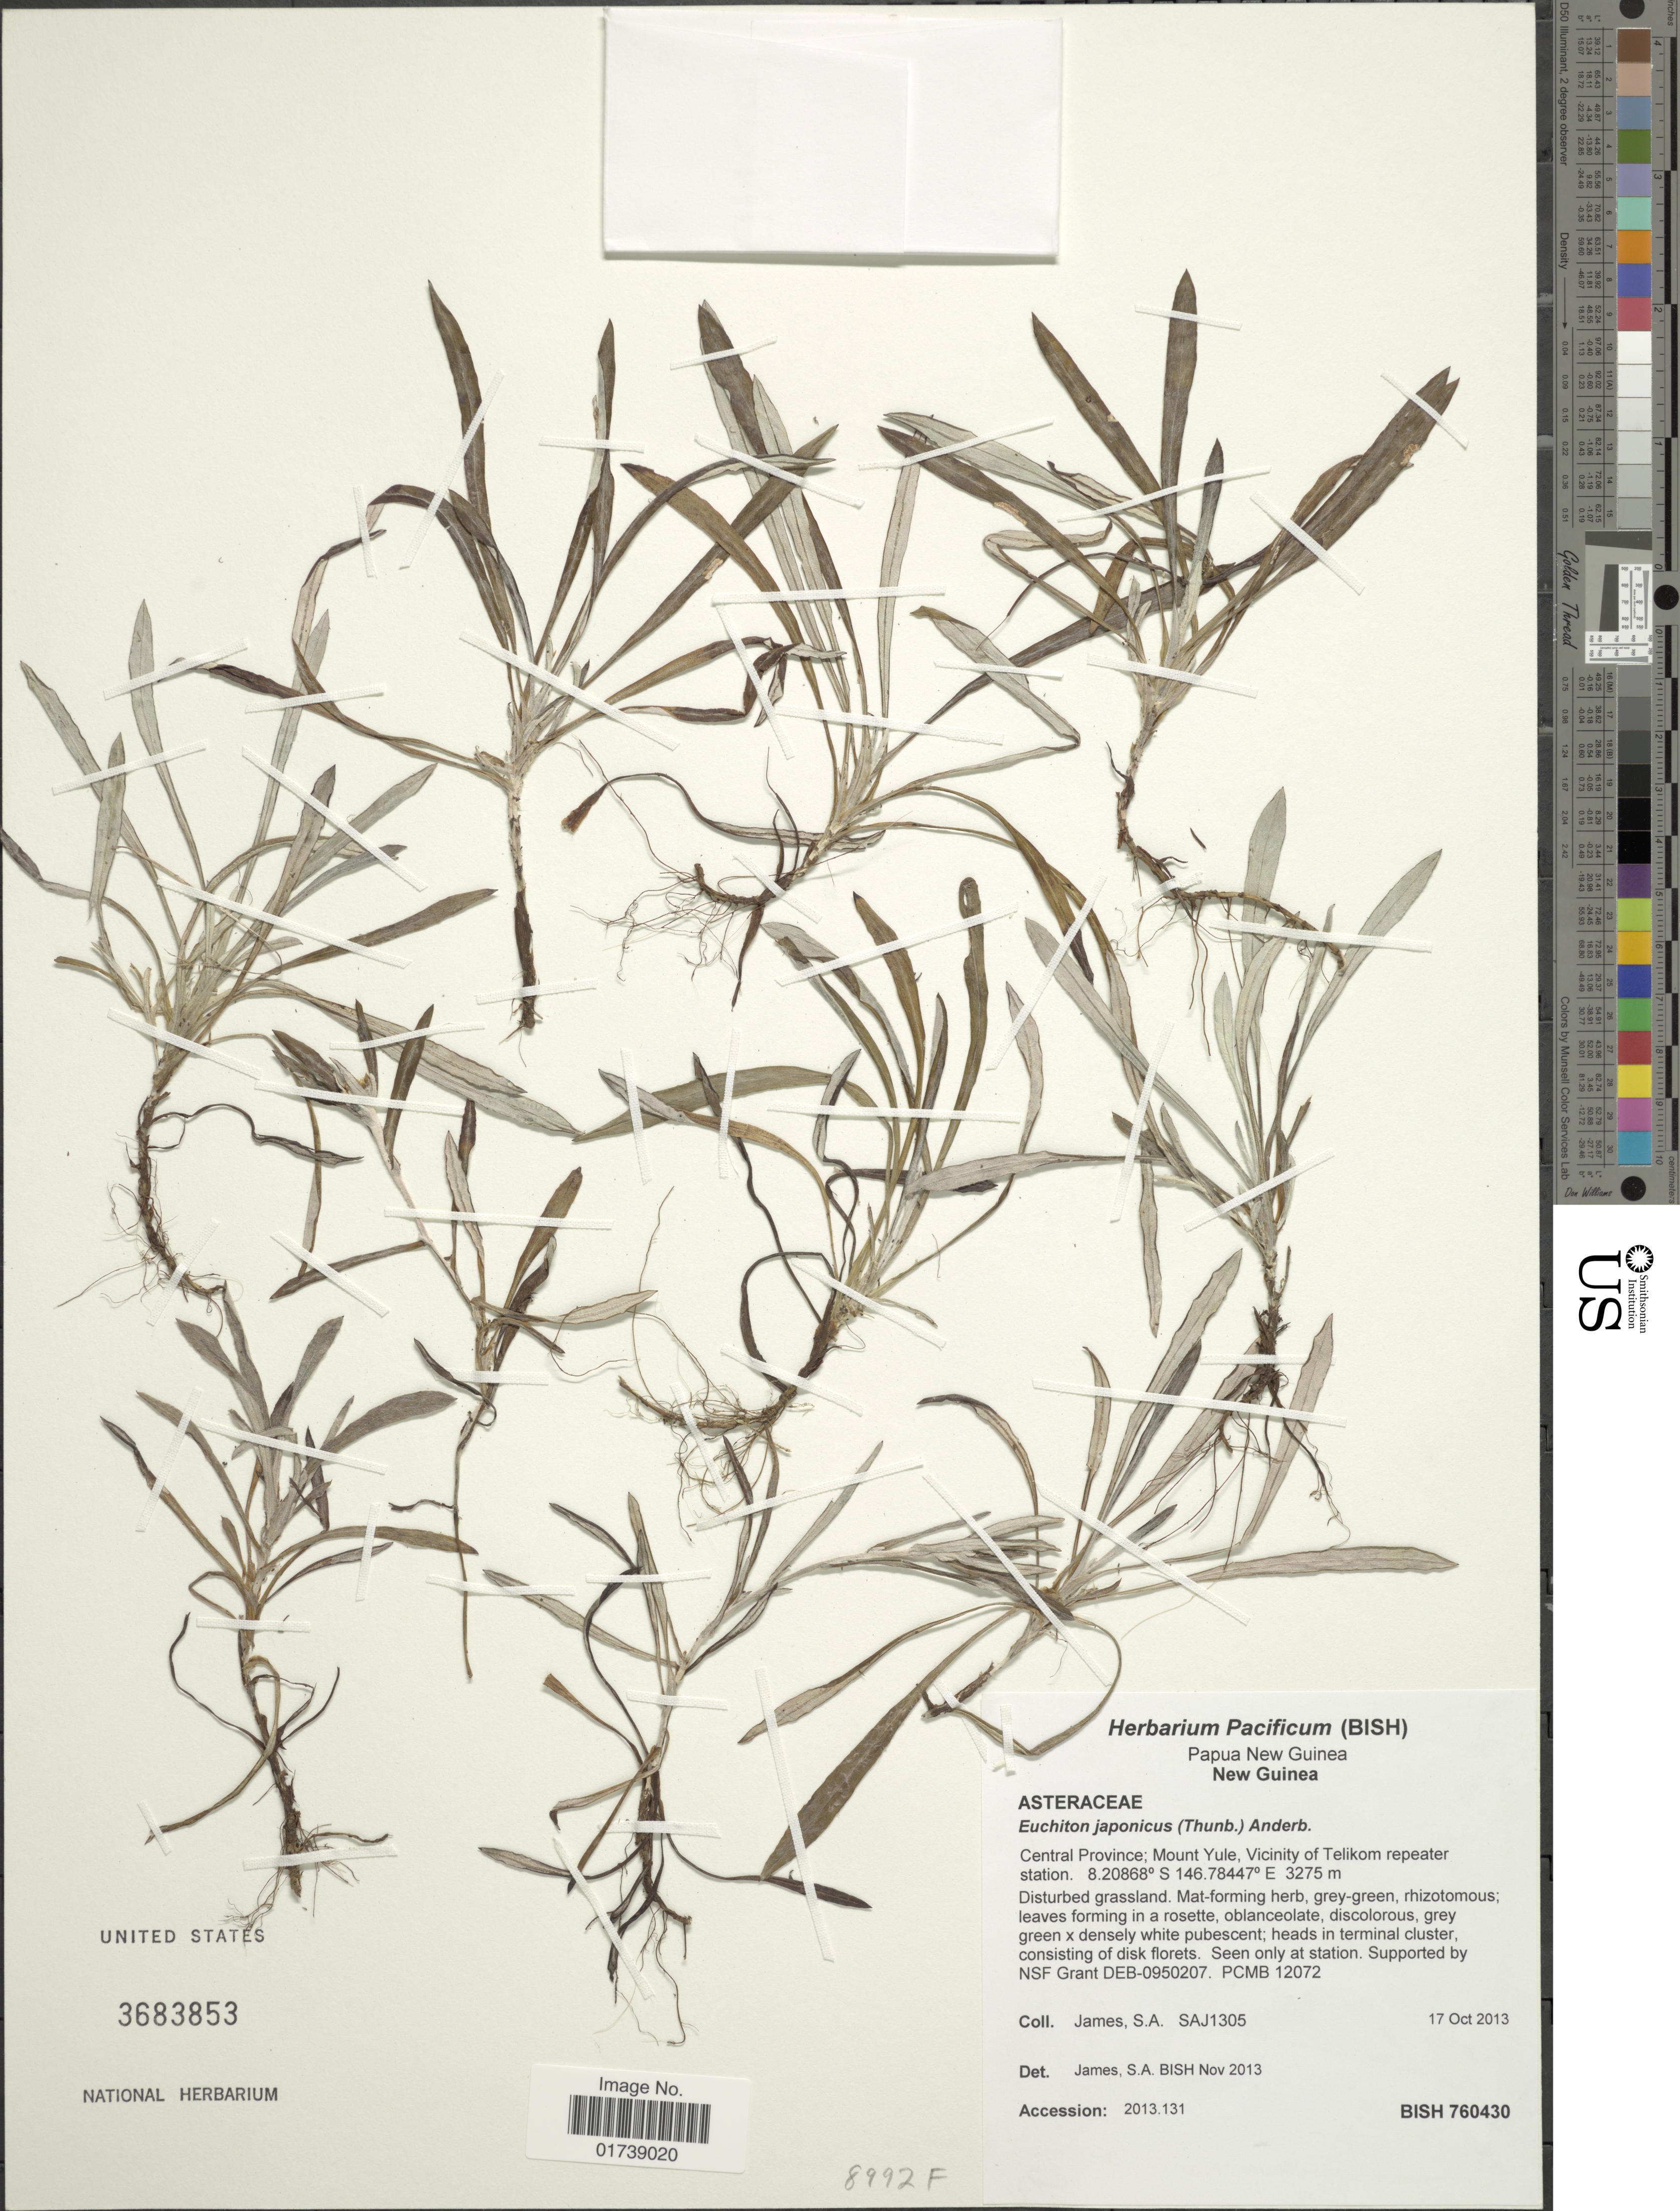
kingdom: Plantae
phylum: Tracheophyta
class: Magnoliopsida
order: Asterales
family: Asteraceae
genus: Euchiton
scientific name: Euchiton japonicus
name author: (Thunb.) Anderb.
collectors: S. James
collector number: SAJ1305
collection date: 2013-10-17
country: Papua New Guinea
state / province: Central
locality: Central Province; Mount Yule, Vicinity of Telikom repeater station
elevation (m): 3275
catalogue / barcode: US 3683853